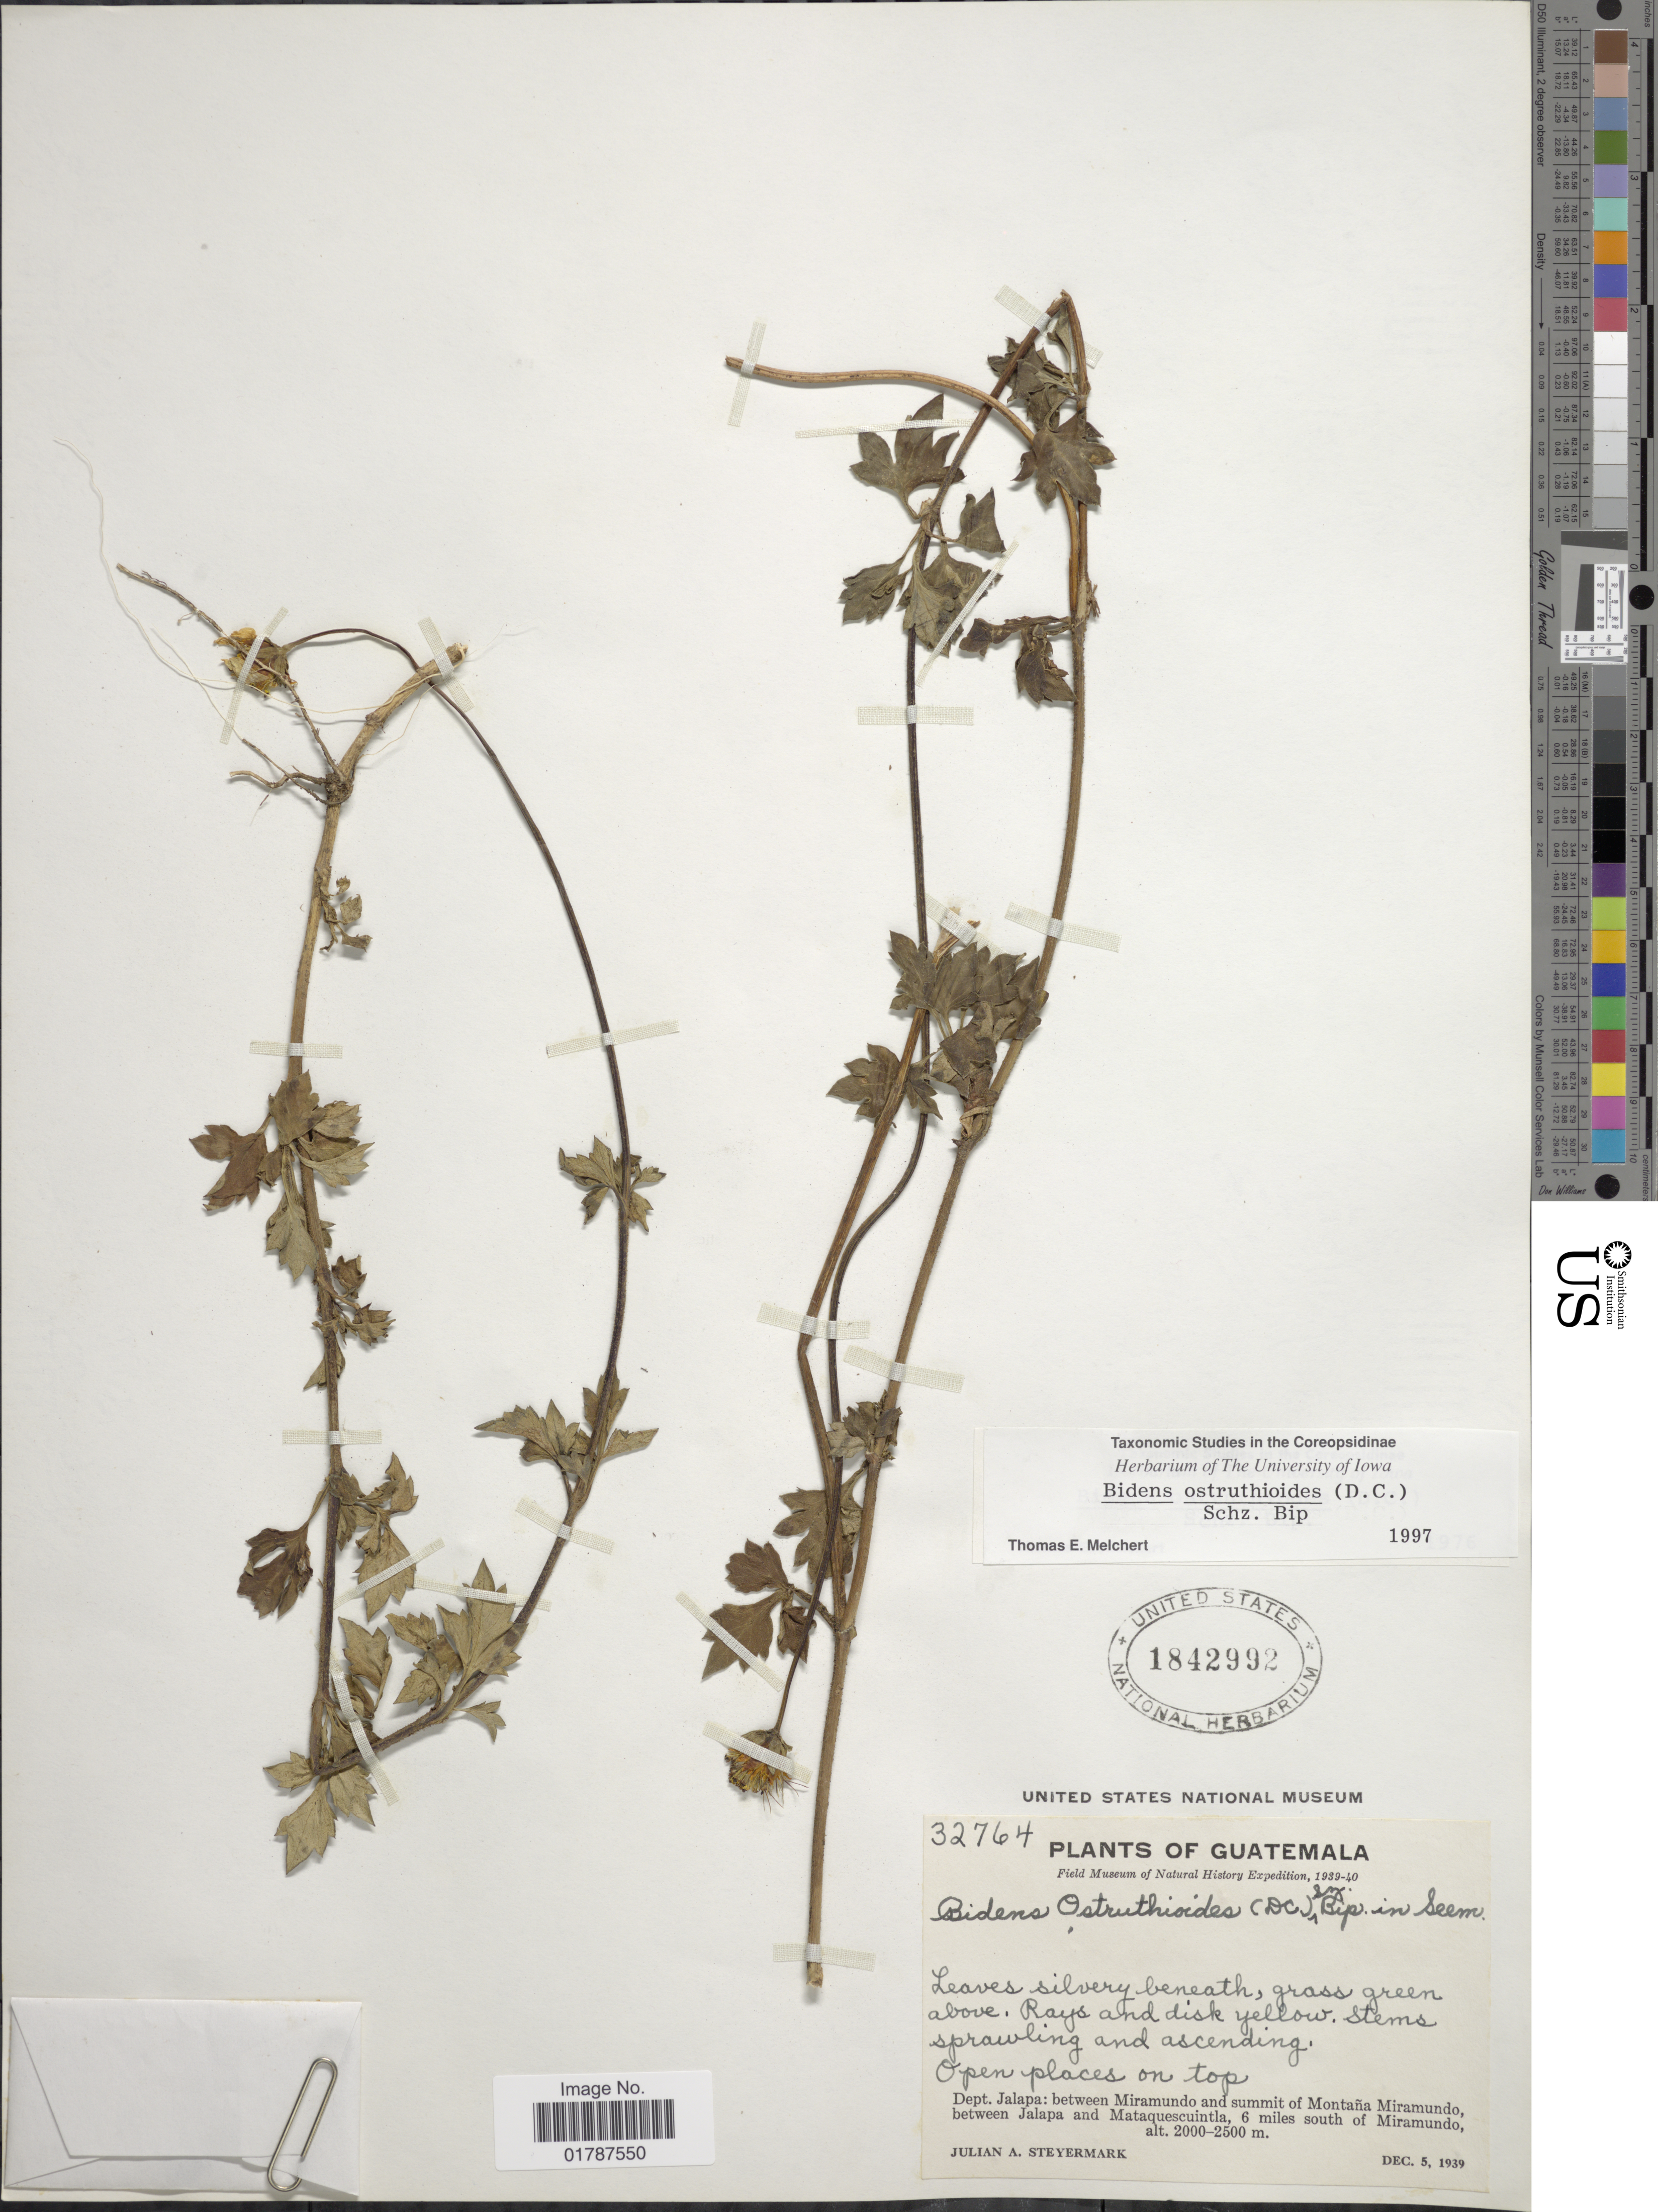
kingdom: Plantae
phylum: Tracheophyta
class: Magnoliopsida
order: Asterales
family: Asteraceae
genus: Bidens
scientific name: Bidens ostruthioides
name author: (DC.) Sch. Bip.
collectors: J. Steyermark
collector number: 32764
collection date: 1939-12-05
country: Guatemala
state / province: Jalapa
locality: Dept. Jalapa: between Miramundo and summit of Montana Miramundo, between Jalapa and Mataquescuintla, 6 miles south of Miramundo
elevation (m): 2000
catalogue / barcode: US 1842992